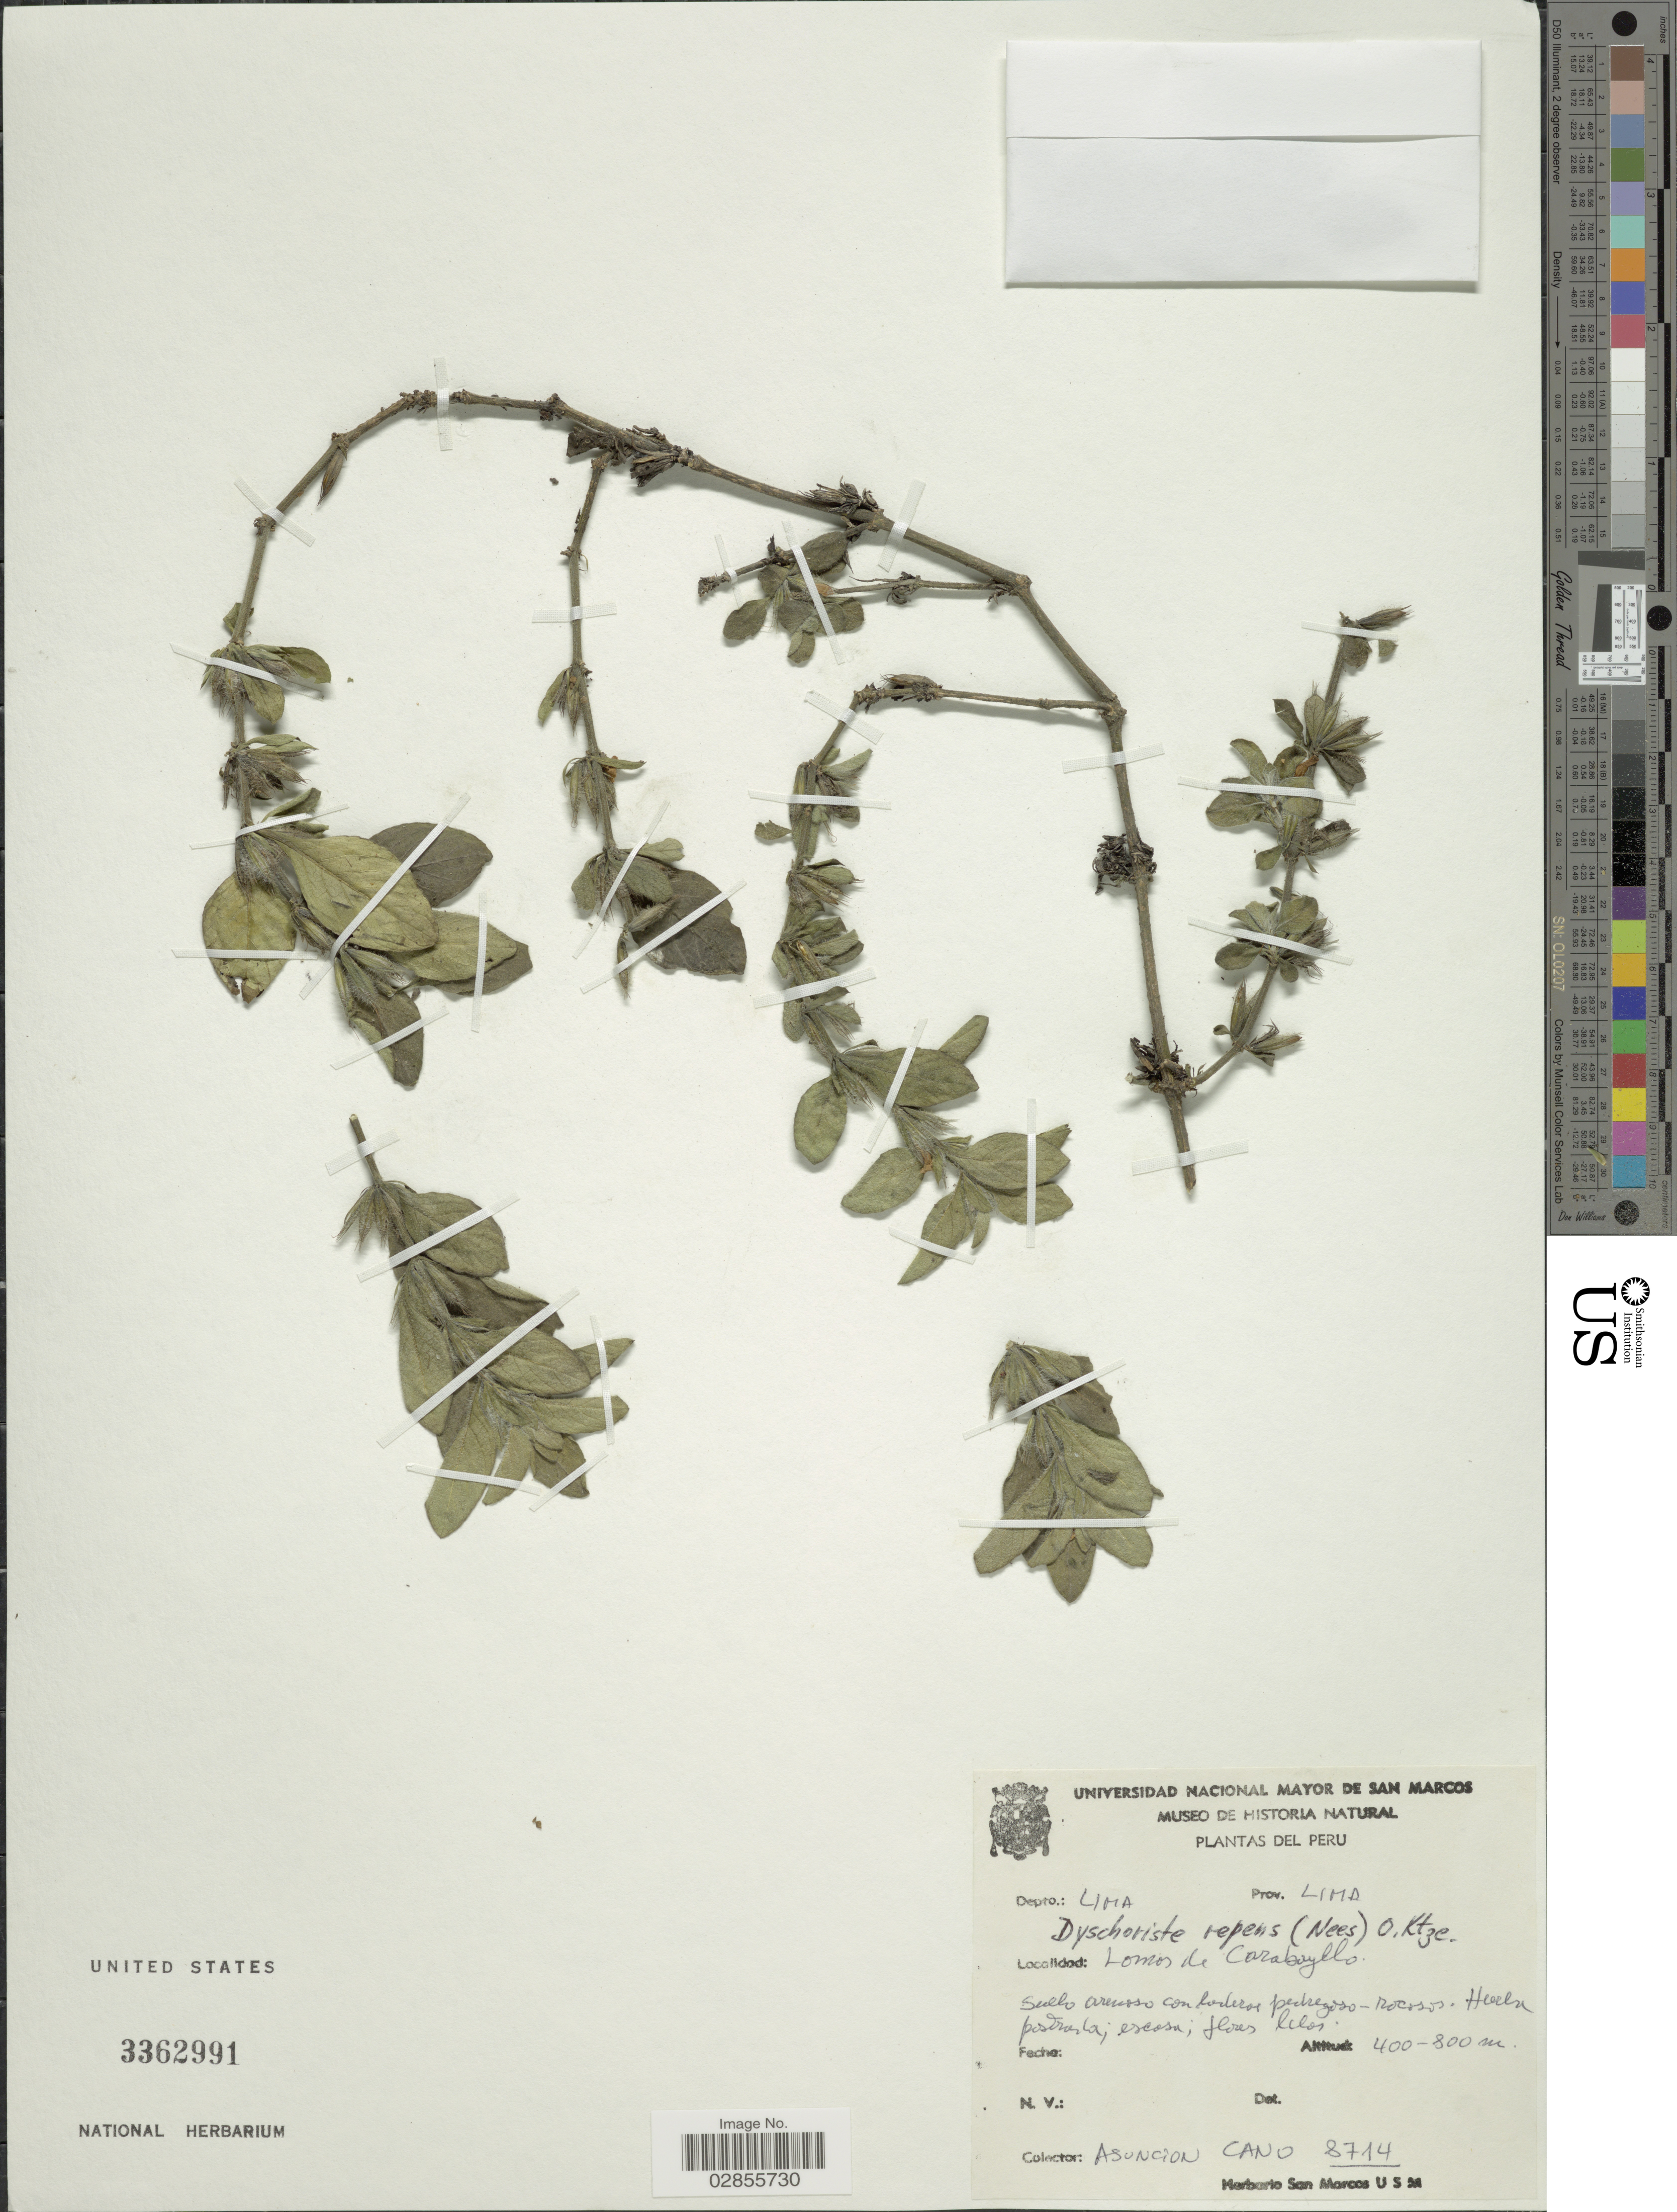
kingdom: Plantae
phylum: Tracheophyta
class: Magnoliopsida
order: Lamiales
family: Acanthaceae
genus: Dyschoriste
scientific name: Dyschoriste repens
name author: (Nees) Kuntze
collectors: A. Cano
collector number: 8714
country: Peru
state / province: Lima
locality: Depto. Lima. Prov. Lima. Lomos de Carabayllo.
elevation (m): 400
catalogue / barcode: US 3362991